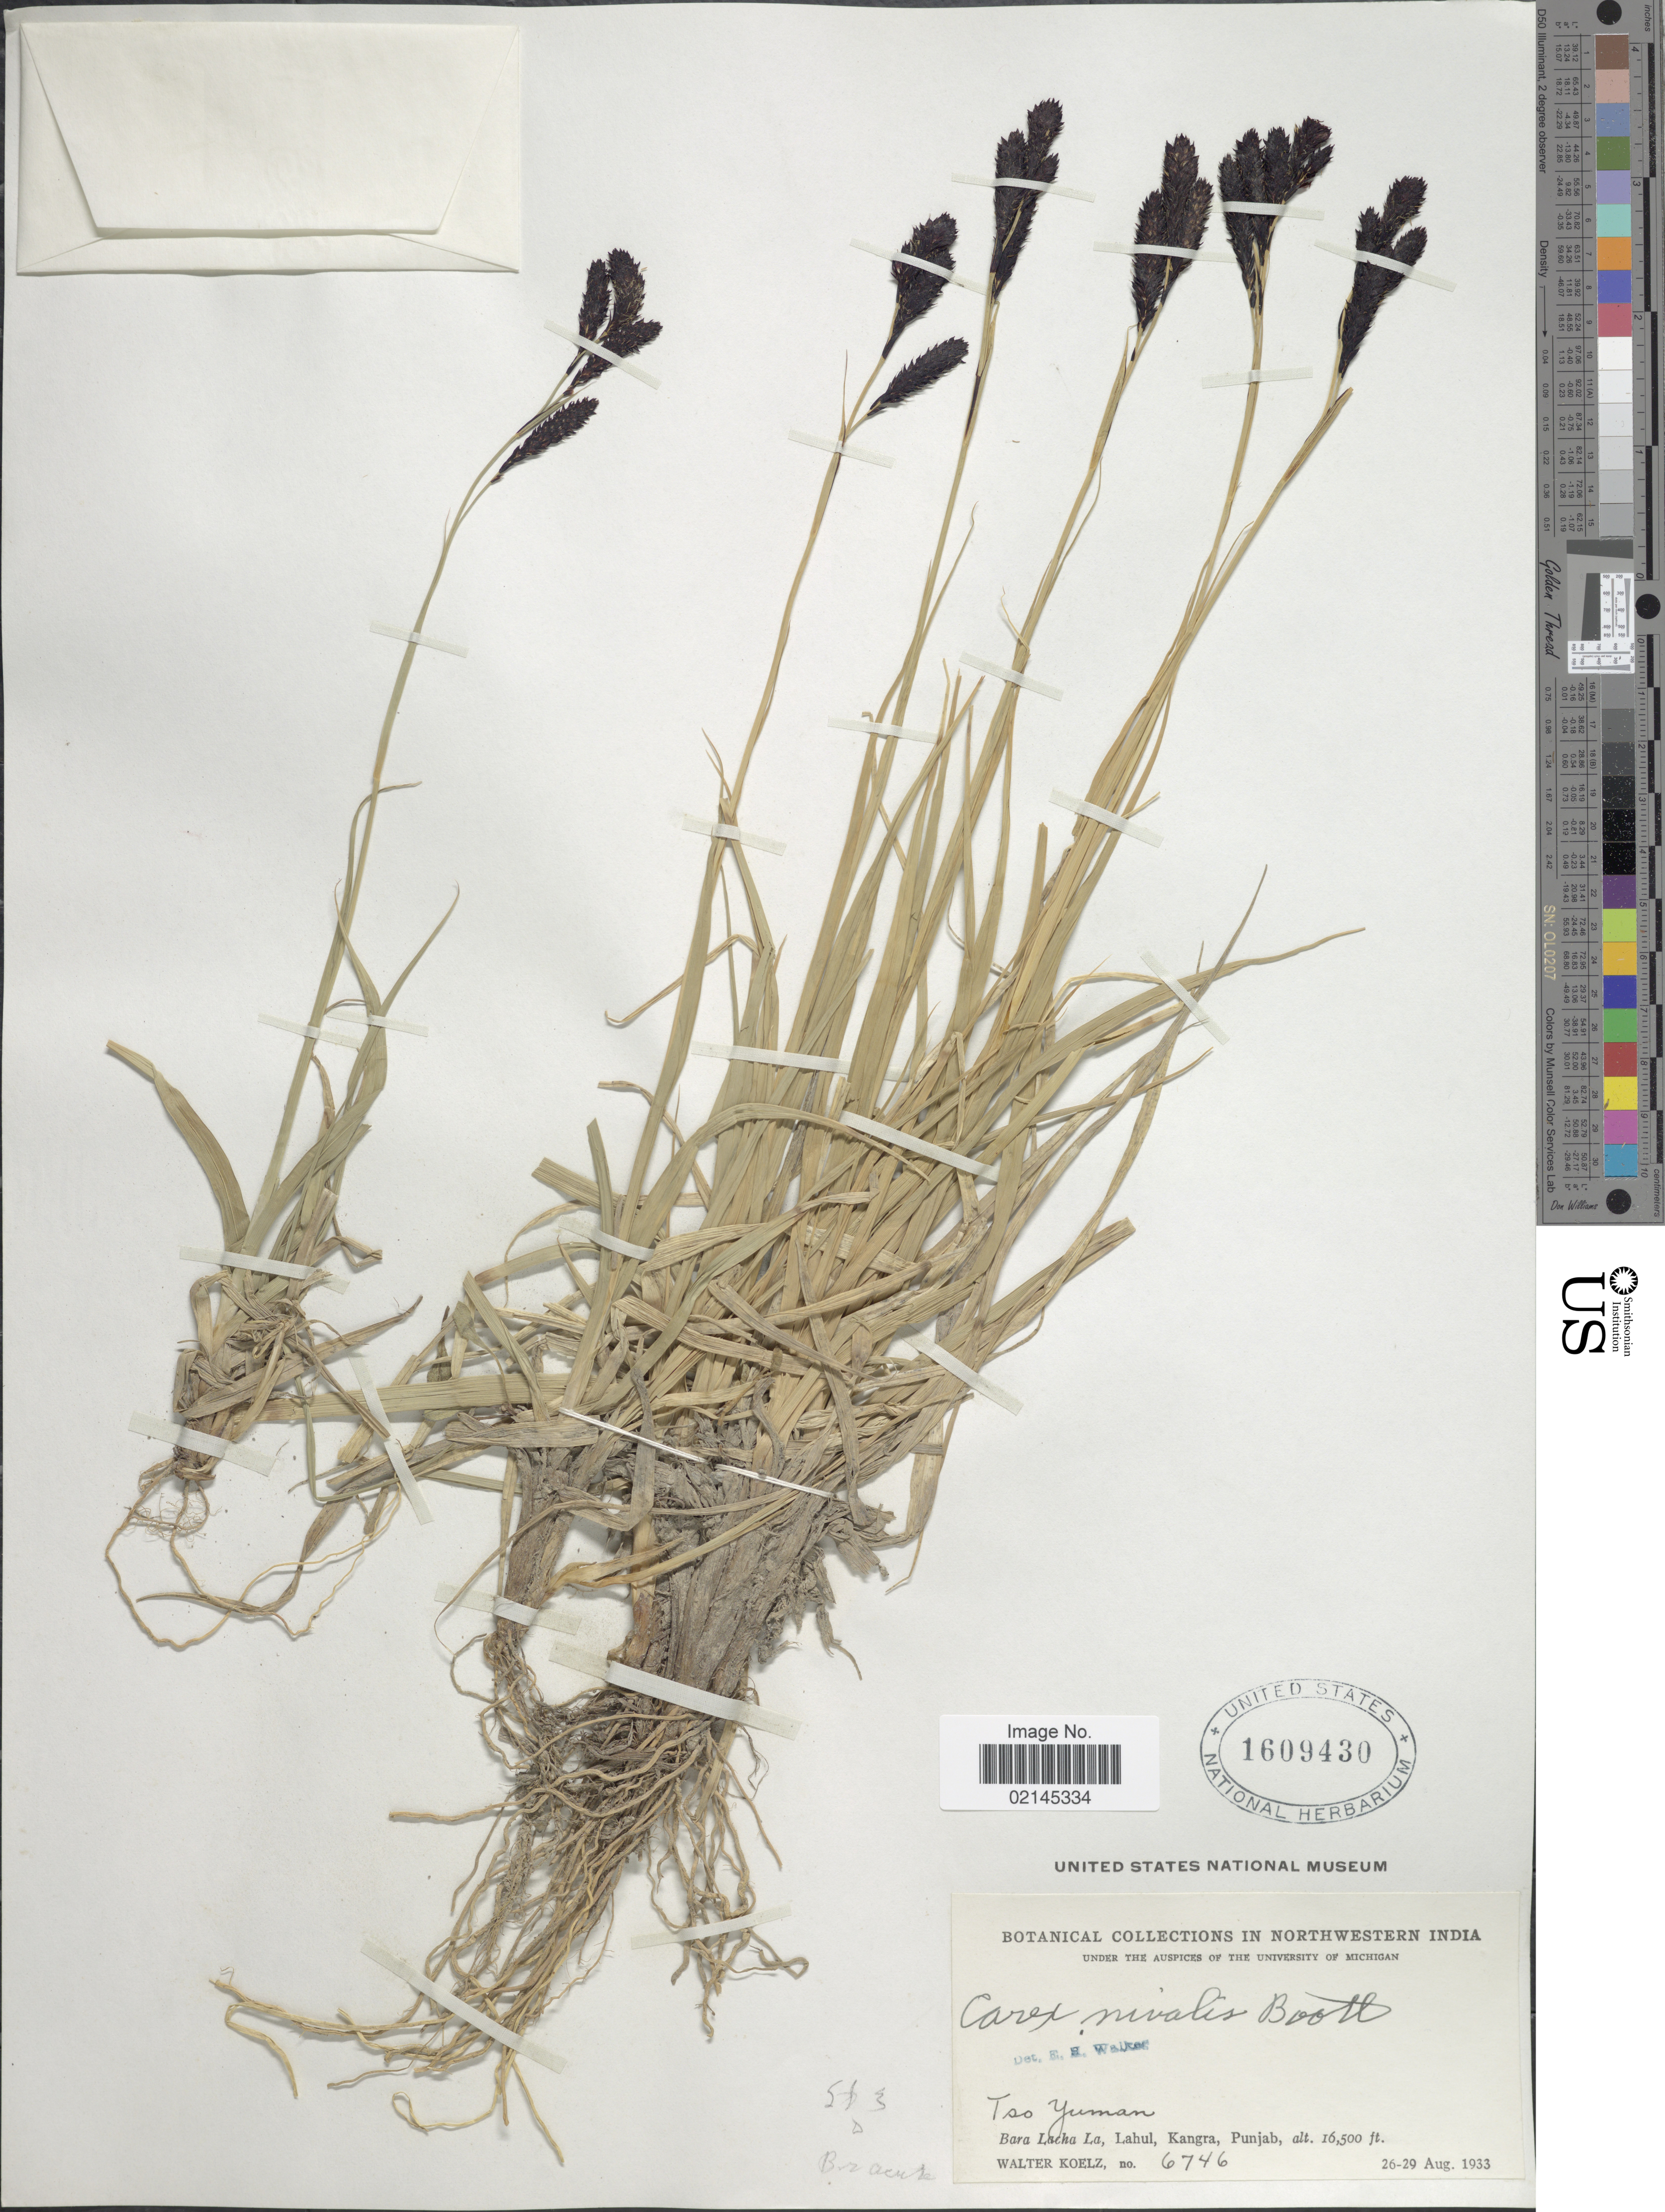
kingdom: Plantae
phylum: Tracheophyta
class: Liliopsida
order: Poales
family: Cyperaceae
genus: Carex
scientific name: Carex nivalis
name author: Boott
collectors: W. N. Koelz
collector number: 6746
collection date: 1933-08-26/1933-08-29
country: India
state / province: Punjab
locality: Northwestern India. Tso Yuman. Bara Lacha La, Lahul, Kangra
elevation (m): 5029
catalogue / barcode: US 1609430